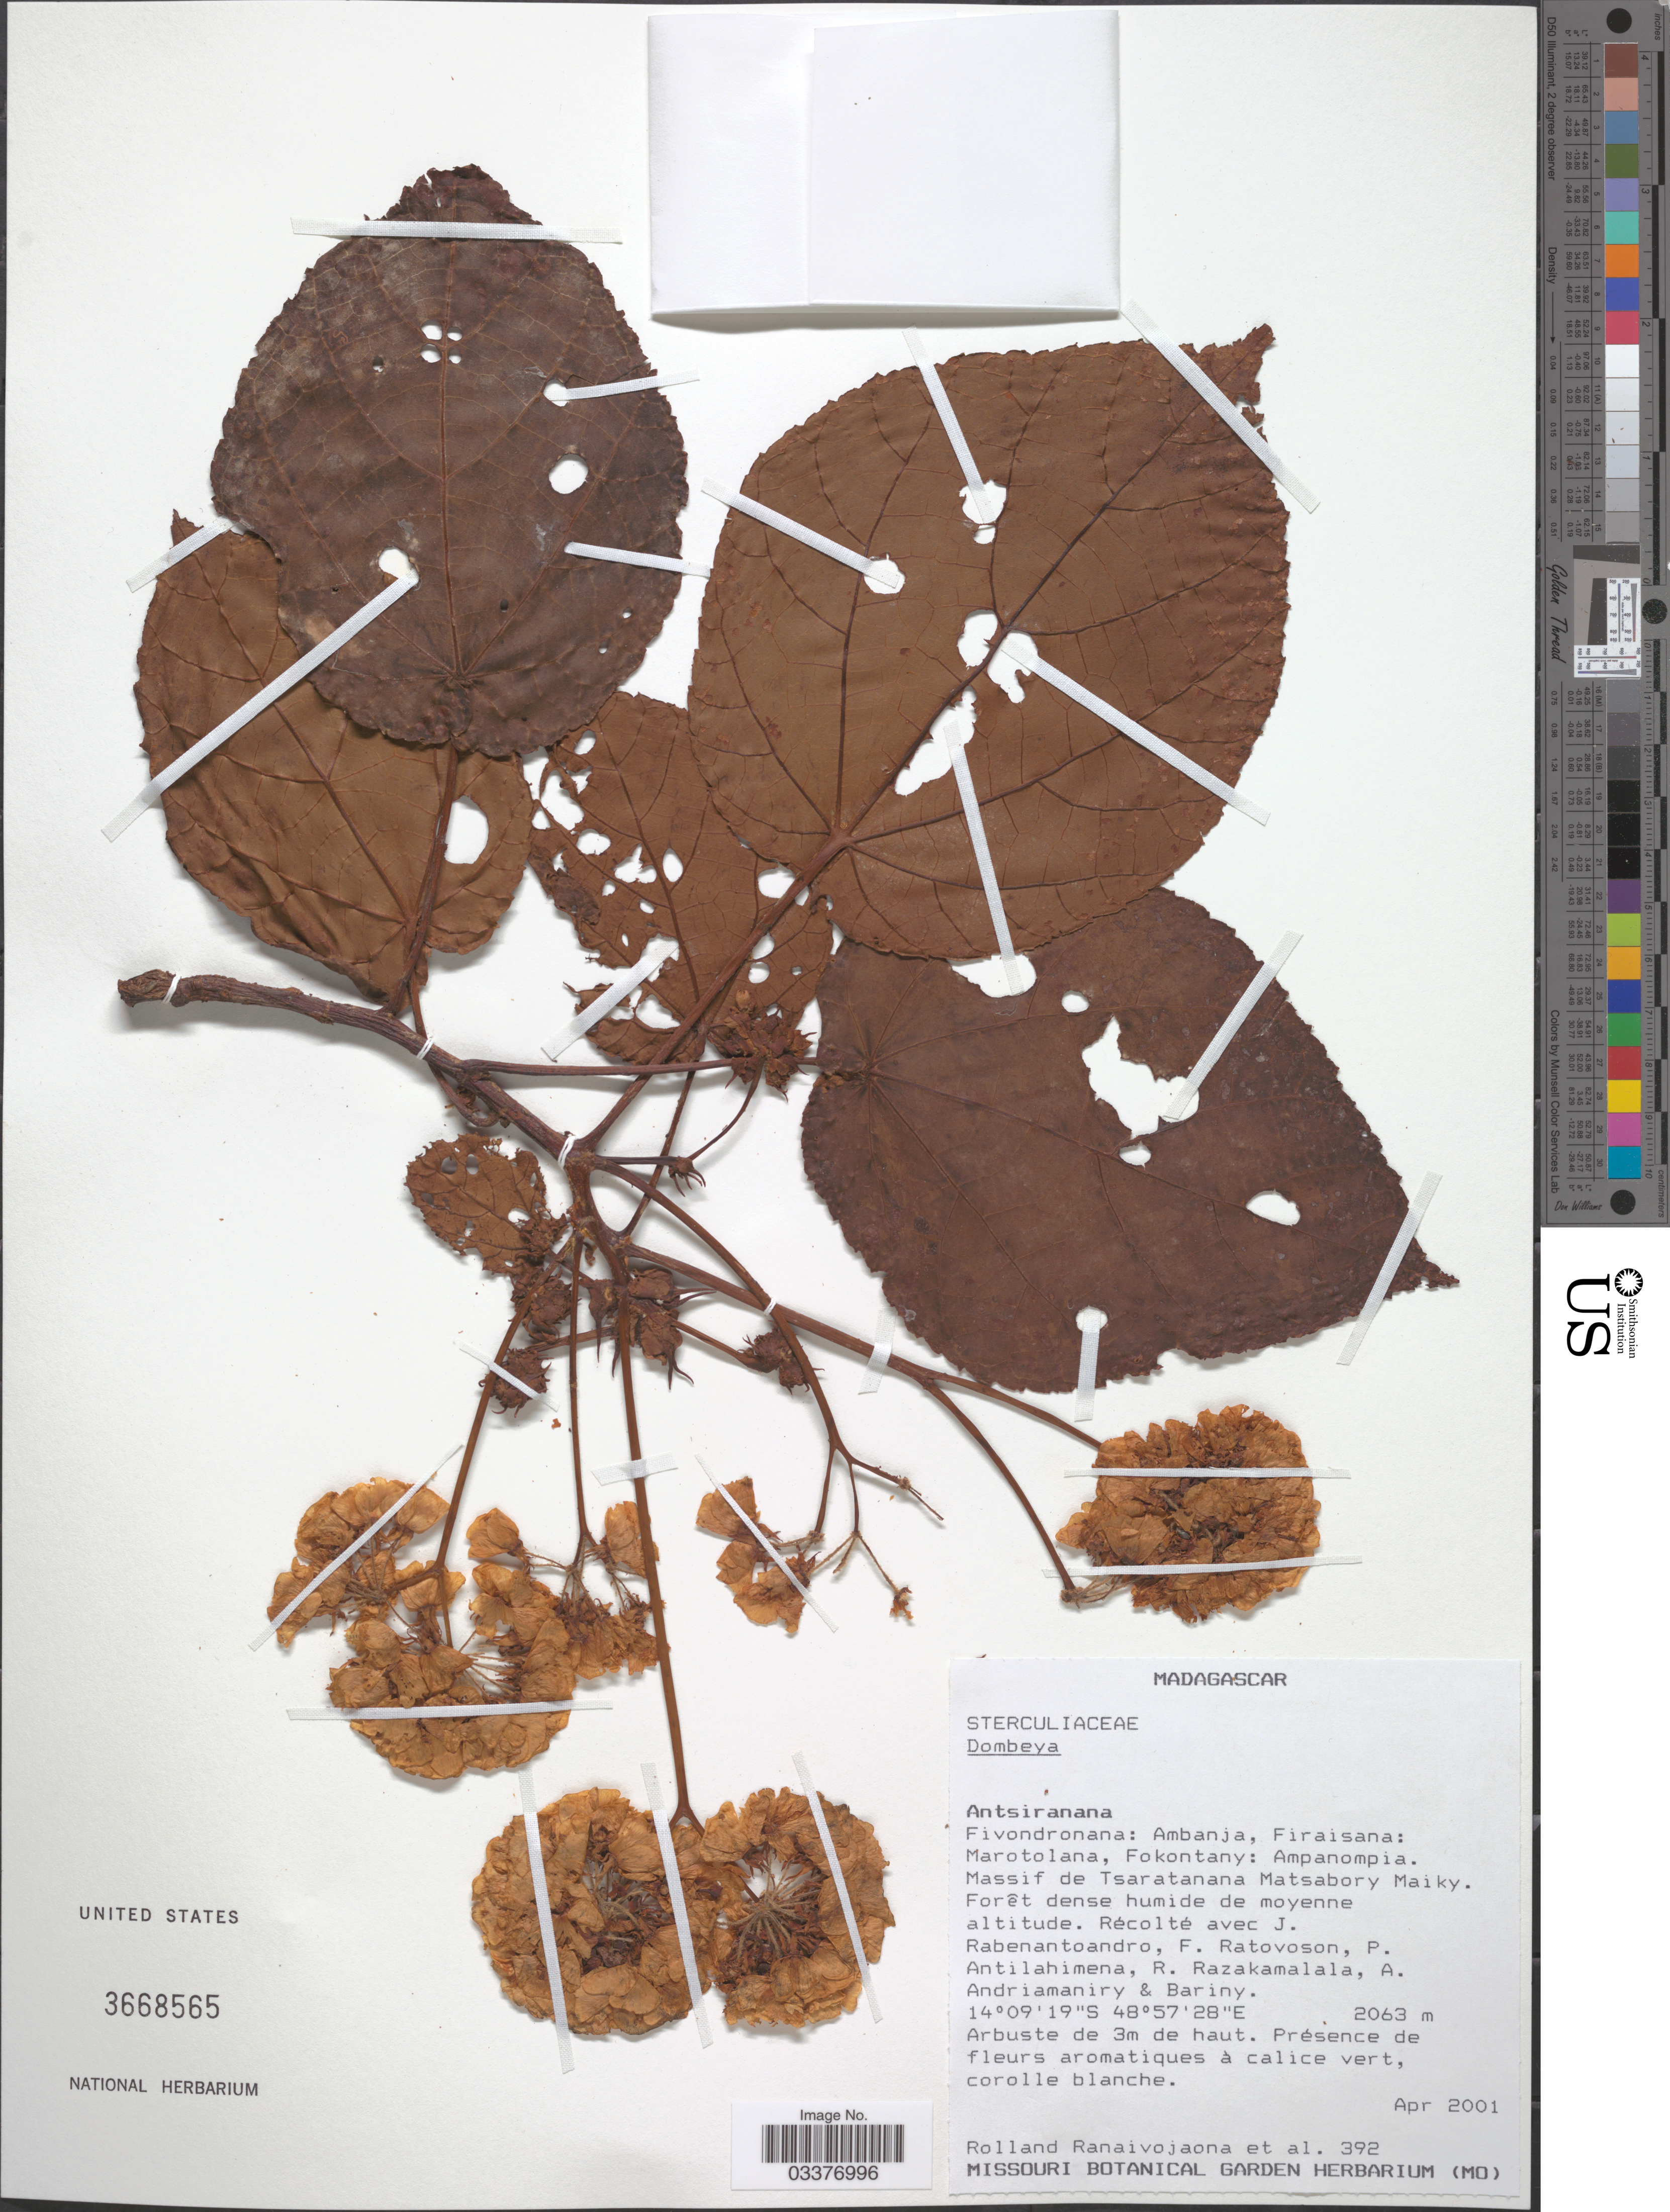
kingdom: Plantae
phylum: Tracheophyta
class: Magnoliopsida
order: Malvales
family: Malvaceae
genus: Dombeya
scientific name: Dombeya sp.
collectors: R. Ranaivojaona, J. Rabenantoandro, F. Ratovoson, P. Antilahimena & et al.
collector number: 392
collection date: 2001-04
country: Madagascar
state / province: Diana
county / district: Ambanja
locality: Fivondronana: Ambanja, Firaisana: Marotolana, Fokontany: Ampanompia. Massif de Tsaratanana Matsabory Maiky.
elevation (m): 2063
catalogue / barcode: US 3668565